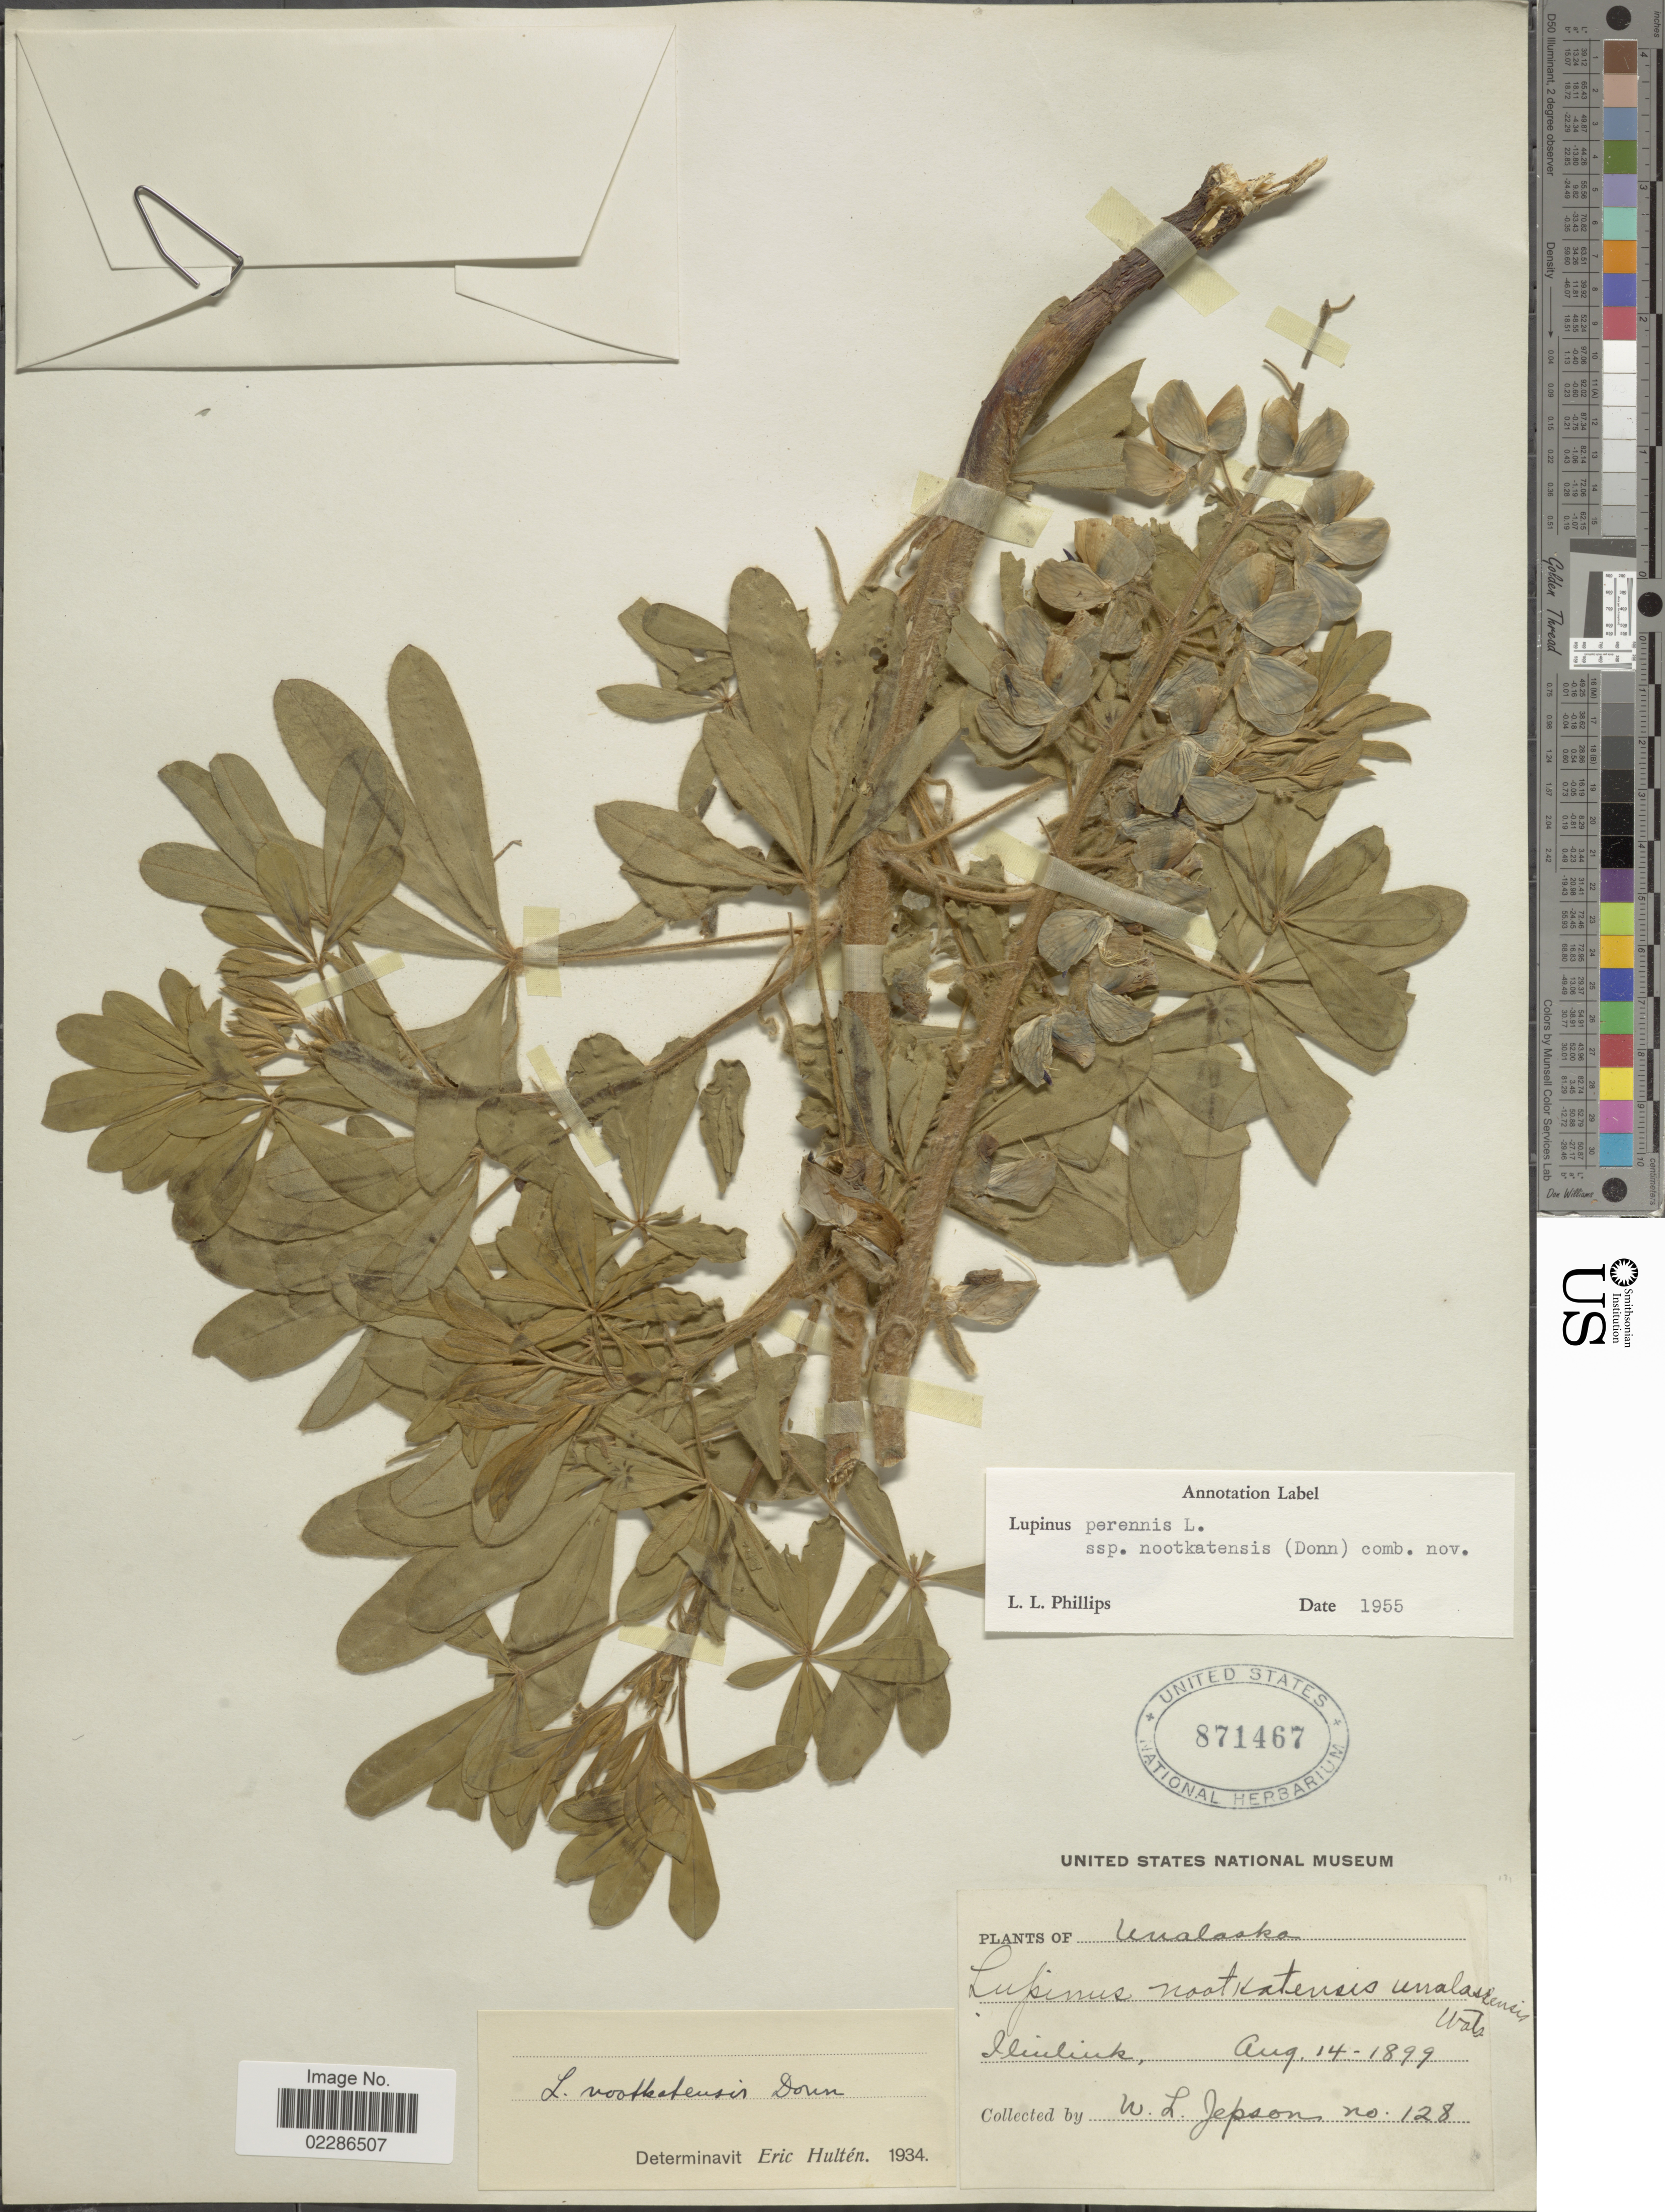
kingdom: Plantae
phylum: Tracheophyta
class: Magnoliopsida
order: Fabales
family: Fabaceae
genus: Lupinus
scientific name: Lupinus nootkatensis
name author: Donn ex Sims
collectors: W. L. Jepson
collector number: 128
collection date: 1899-08-14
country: United States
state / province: Alaska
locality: Unalaska, Iliuliuk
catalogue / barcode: US 871467